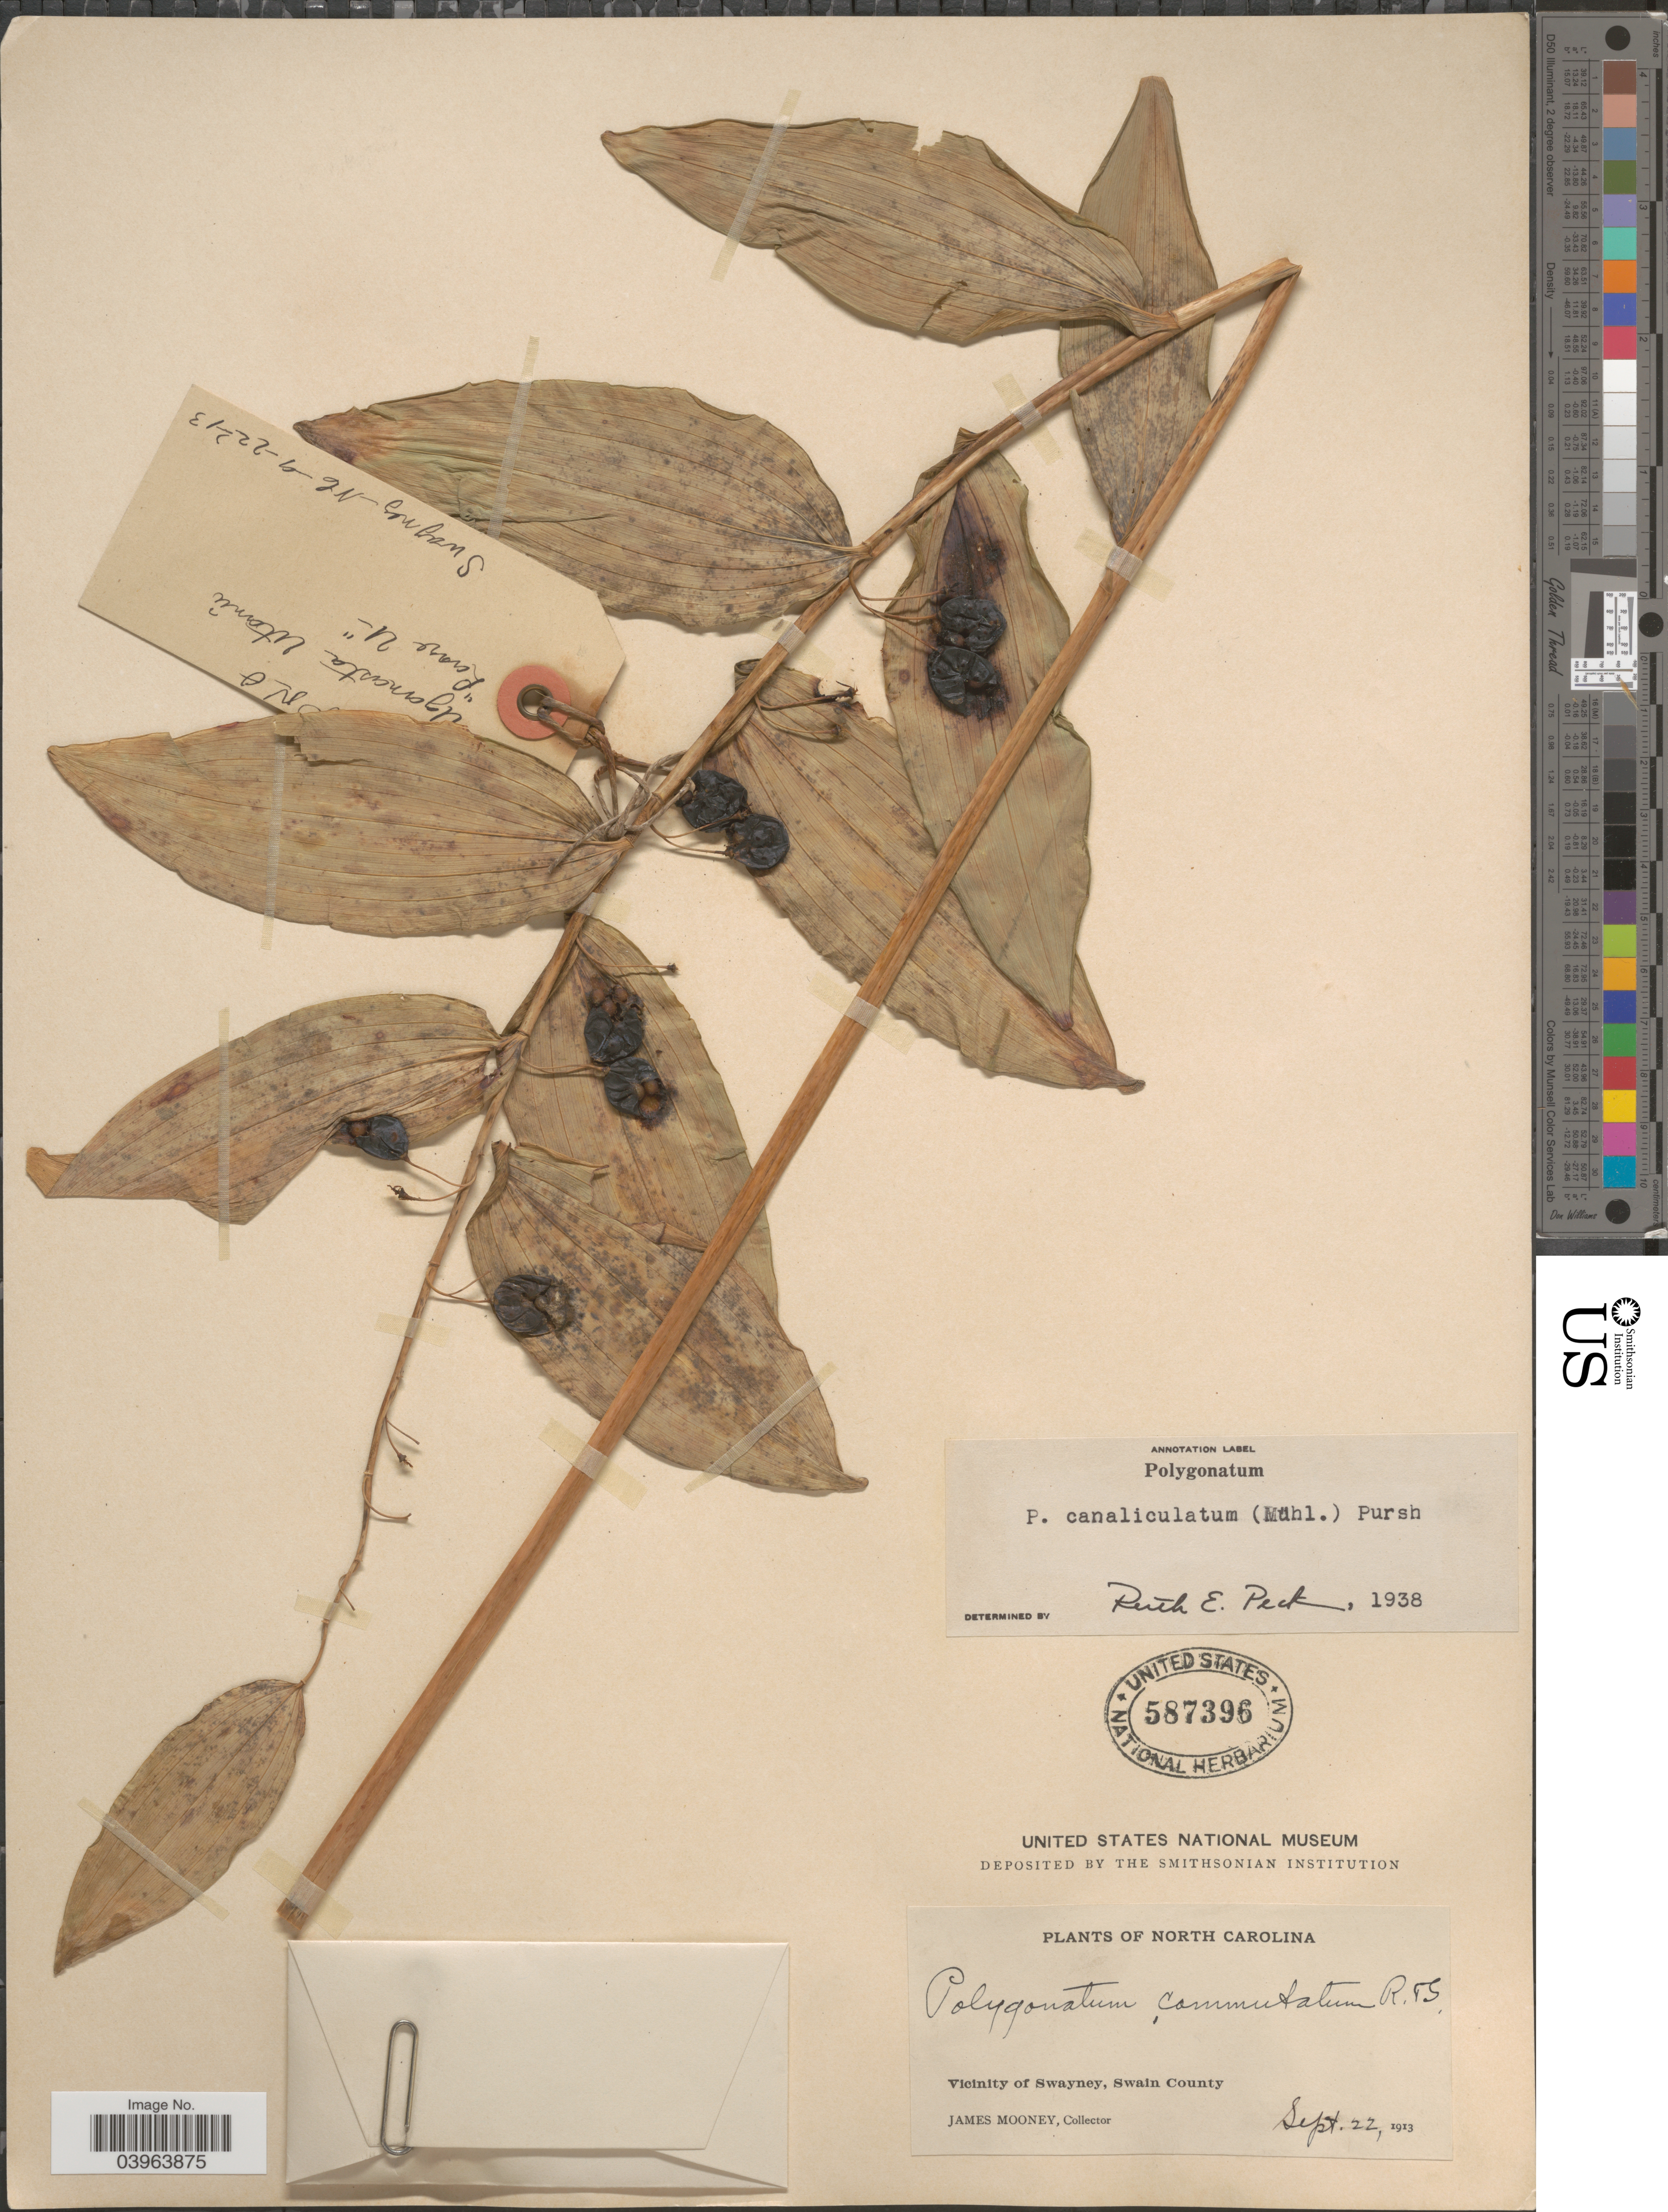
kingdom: Plantae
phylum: Tracheophyta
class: Liliopsida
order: Asparagales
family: Asparagaceae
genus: Polygonatum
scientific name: Polygonatum commutatum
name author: (Schult. f.) A. Dietr.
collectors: J. Mooney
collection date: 1913-09-22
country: United States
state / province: North Carolina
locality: Vicinity of Swayney, Swain County.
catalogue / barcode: US 587396